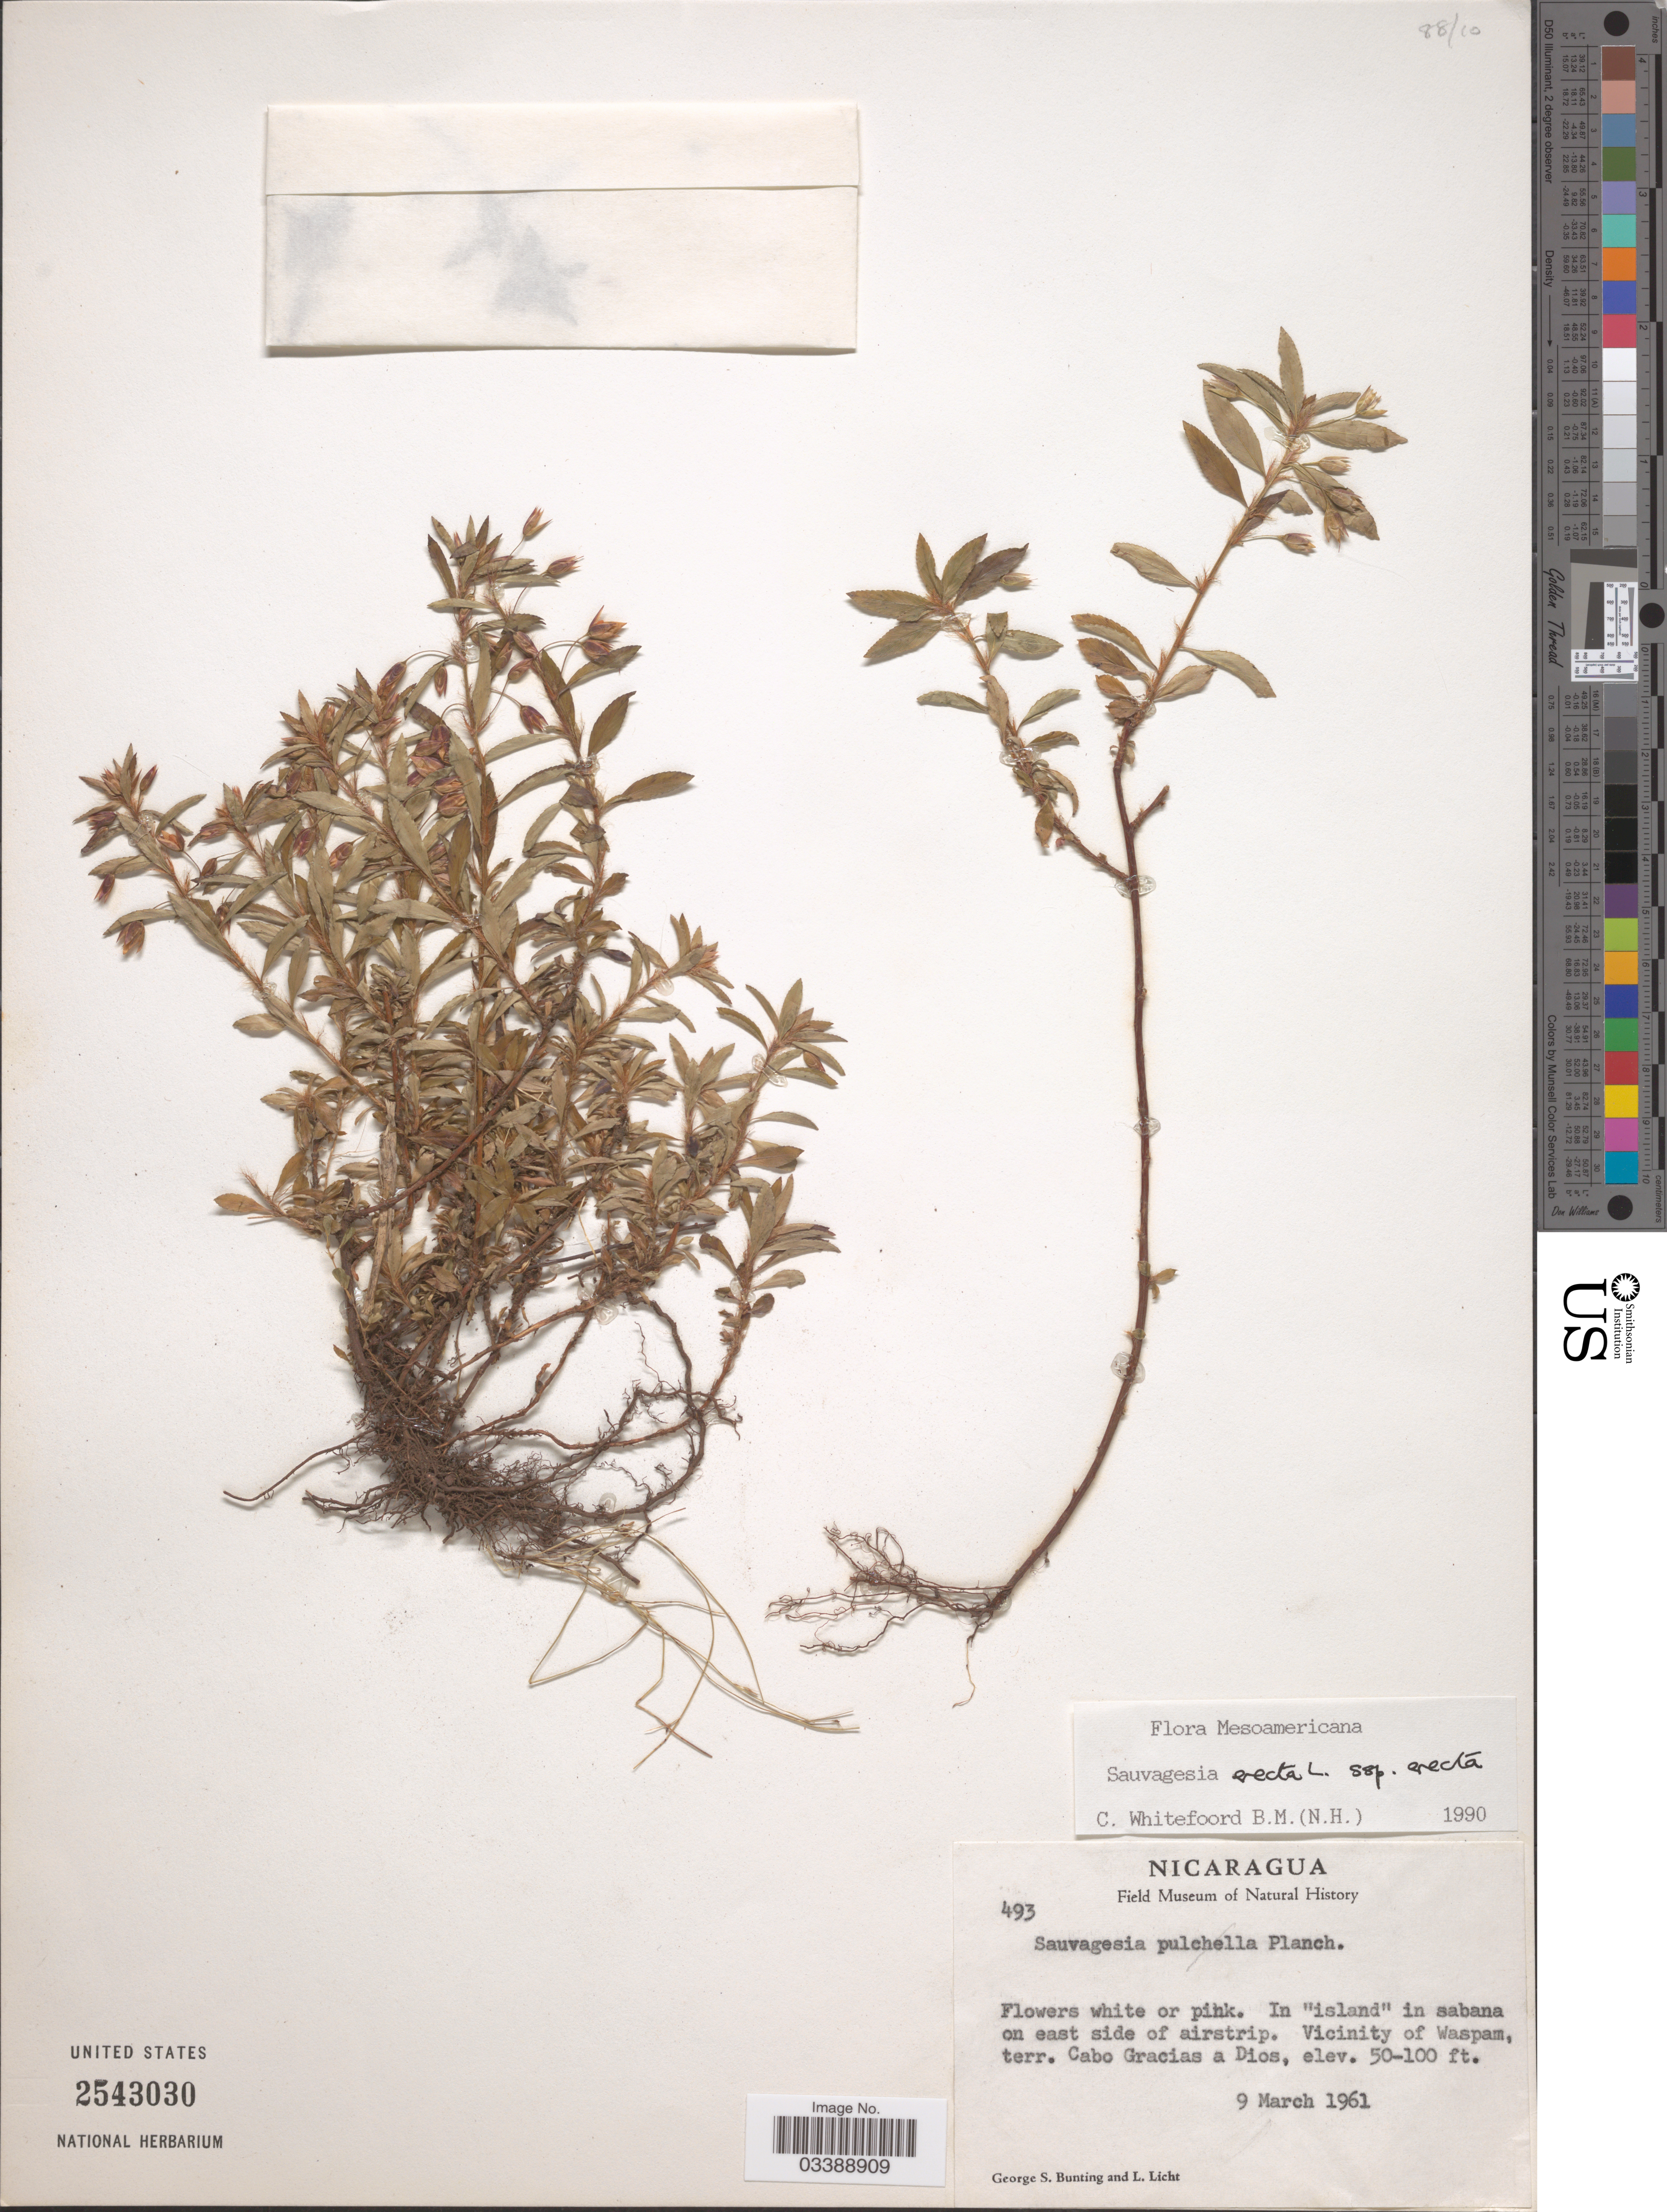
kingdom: Plantae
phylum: Tracheophyta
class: Magnoliopsida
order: Malpighiales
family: Ochnaceae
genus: Sauvagesia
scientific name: Sauvagesia erecta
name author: L.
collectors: G. S. Bunting & L. Licht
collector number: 493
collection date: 1961-03-09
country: Nicaragua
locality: In "island" in sabana on east side of airstrip. Vicinity of Waspam, terr. Cabo Gracias a Dios.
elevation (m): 15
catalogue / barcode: US 2543030